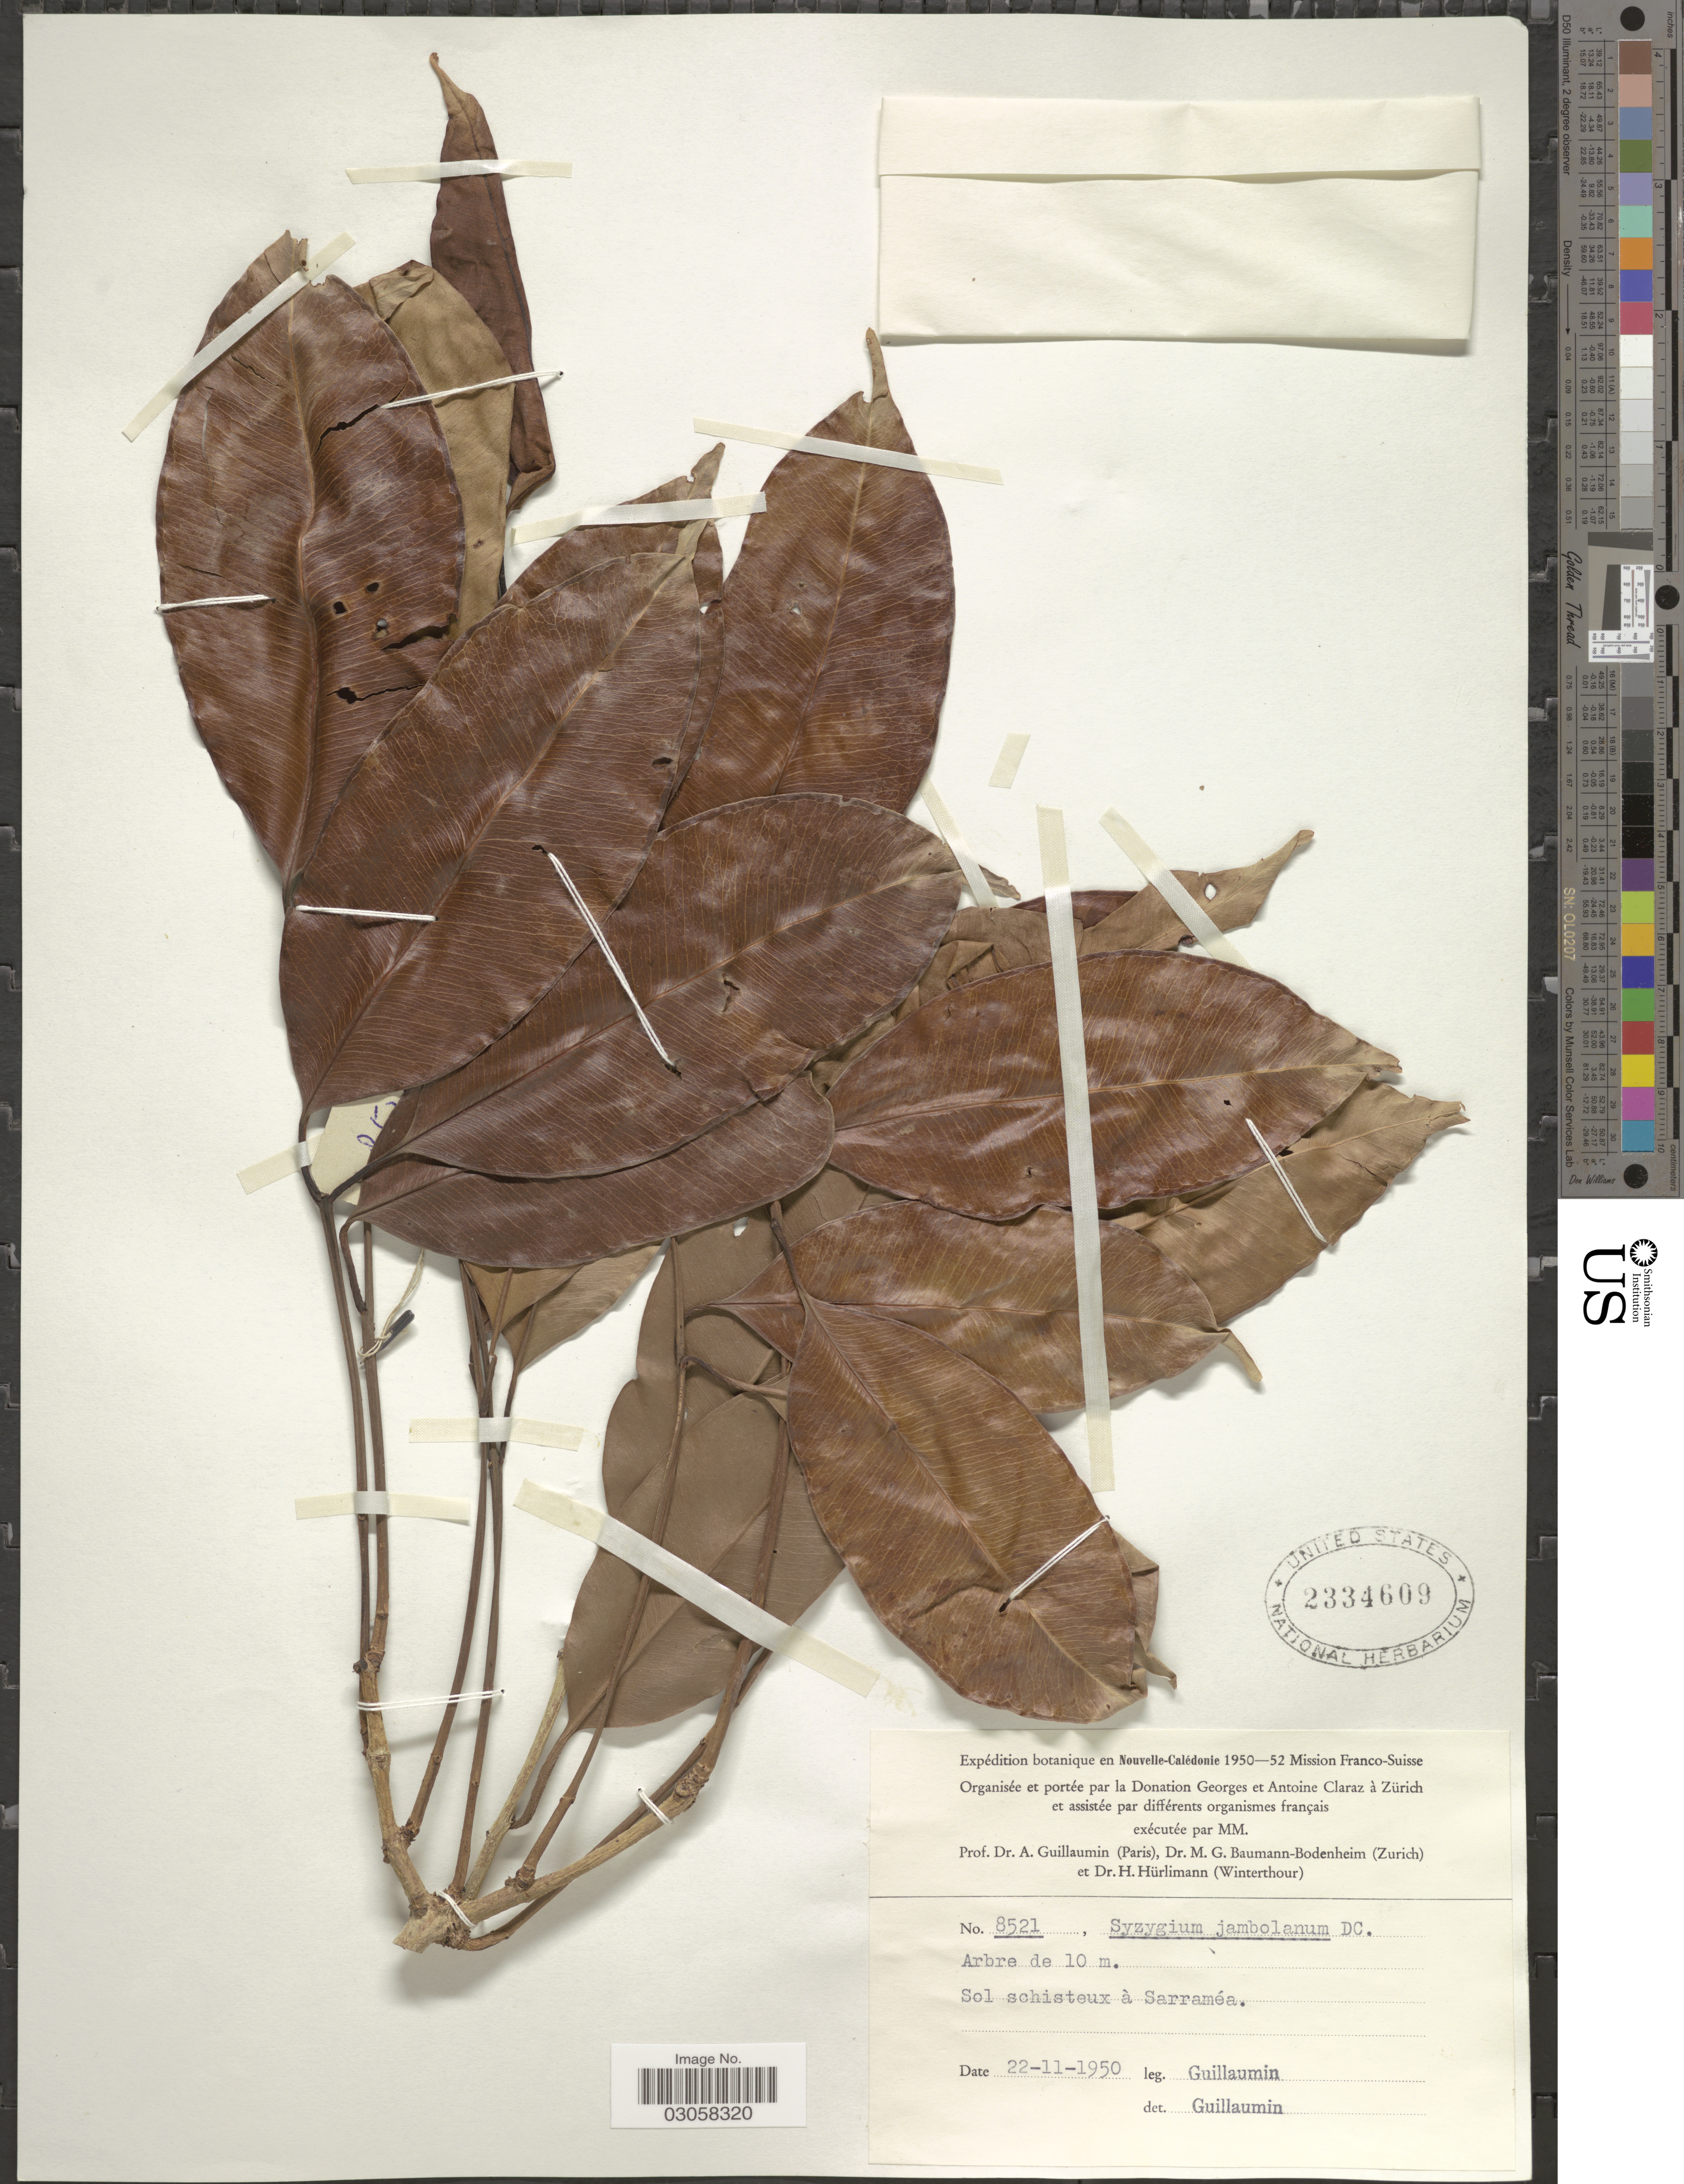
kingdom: Plantae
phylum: Tracheophyta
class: Magnoliopsida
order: Myrtales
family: Myrtaceae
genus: Syzygium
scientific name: Syzygium cumini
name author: (L.) Skeels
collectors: A. Guillaumin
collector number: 8521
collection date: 1950-11-22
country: New Caledonia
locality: Nouvelle-Calédonie. Sol schisteux à Sarraméa.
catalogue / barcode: US 2334609